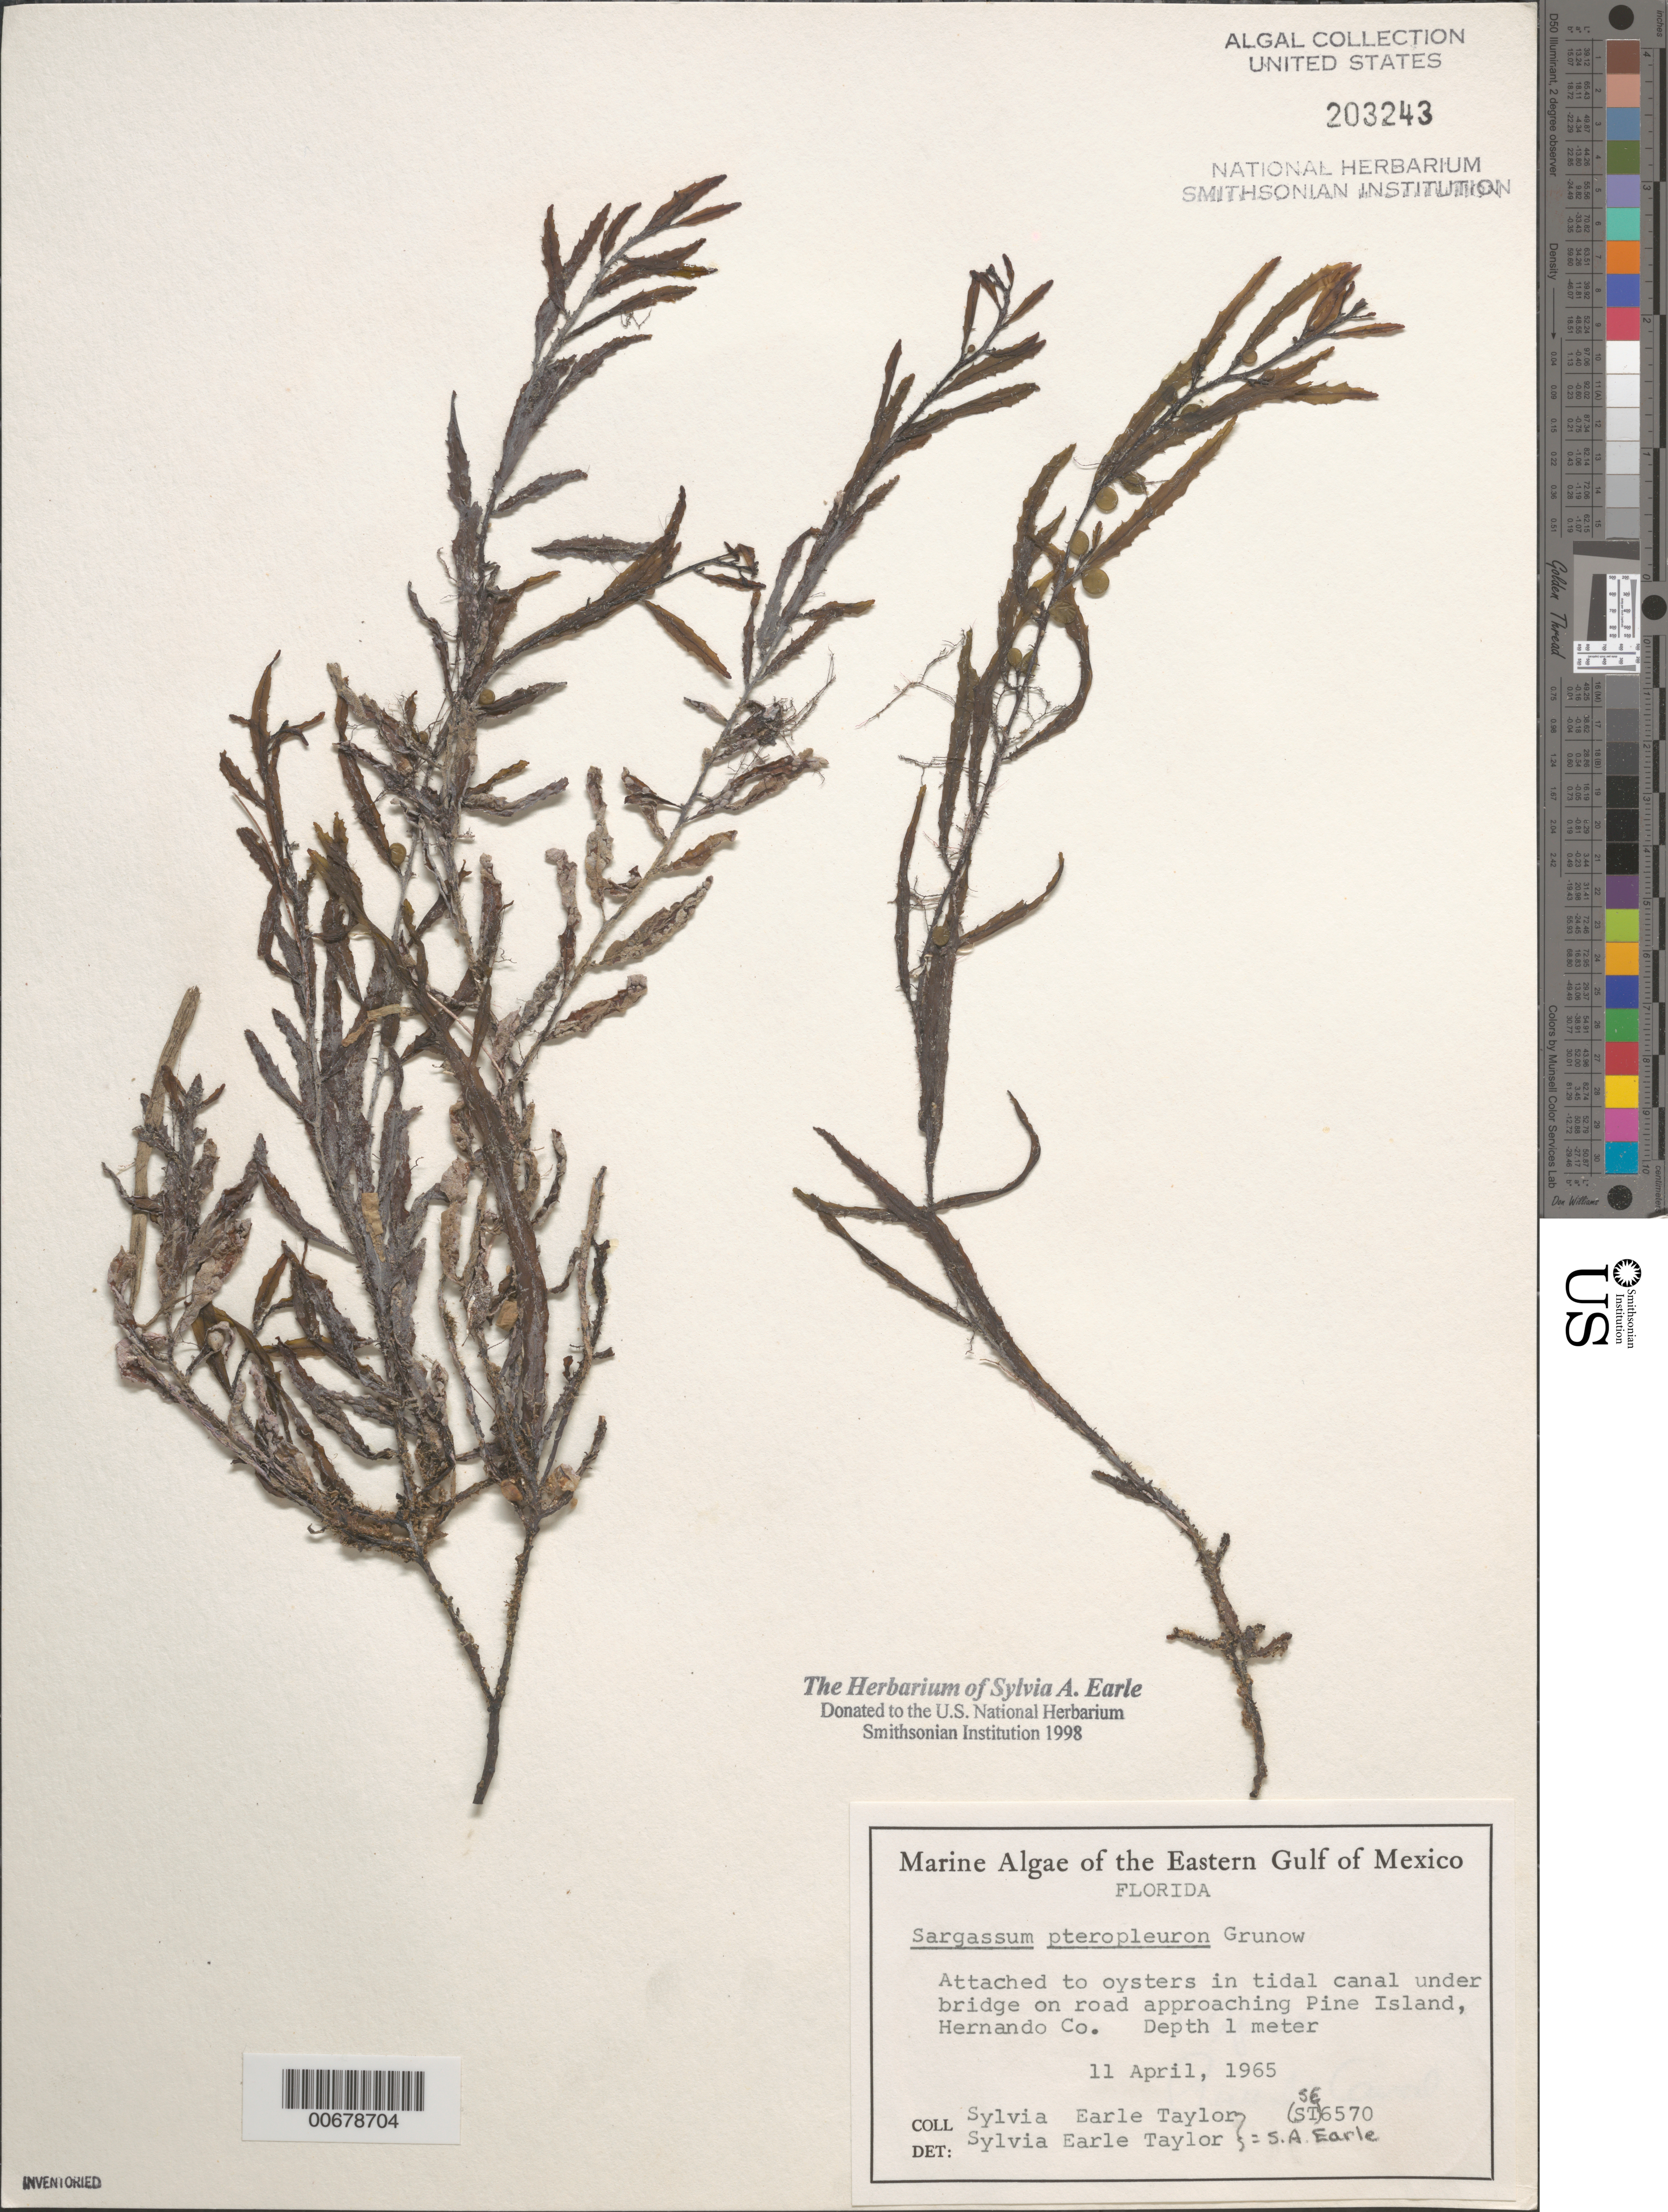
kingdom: Chromista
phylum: Ochrophyta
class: Phaeophyceae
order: Fucales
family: Sargassaceae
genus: Sargassum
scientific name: Sargassum pteropleuron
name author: Grunow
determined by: Earle, S. A.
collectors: S. A. Earle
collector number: SE 6570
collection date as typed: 11 Apr 1965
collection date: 1965-04-11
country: United States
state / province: Florida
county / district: Hernando County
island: Pine Island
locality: Near Pine Island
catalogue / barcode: US 203243